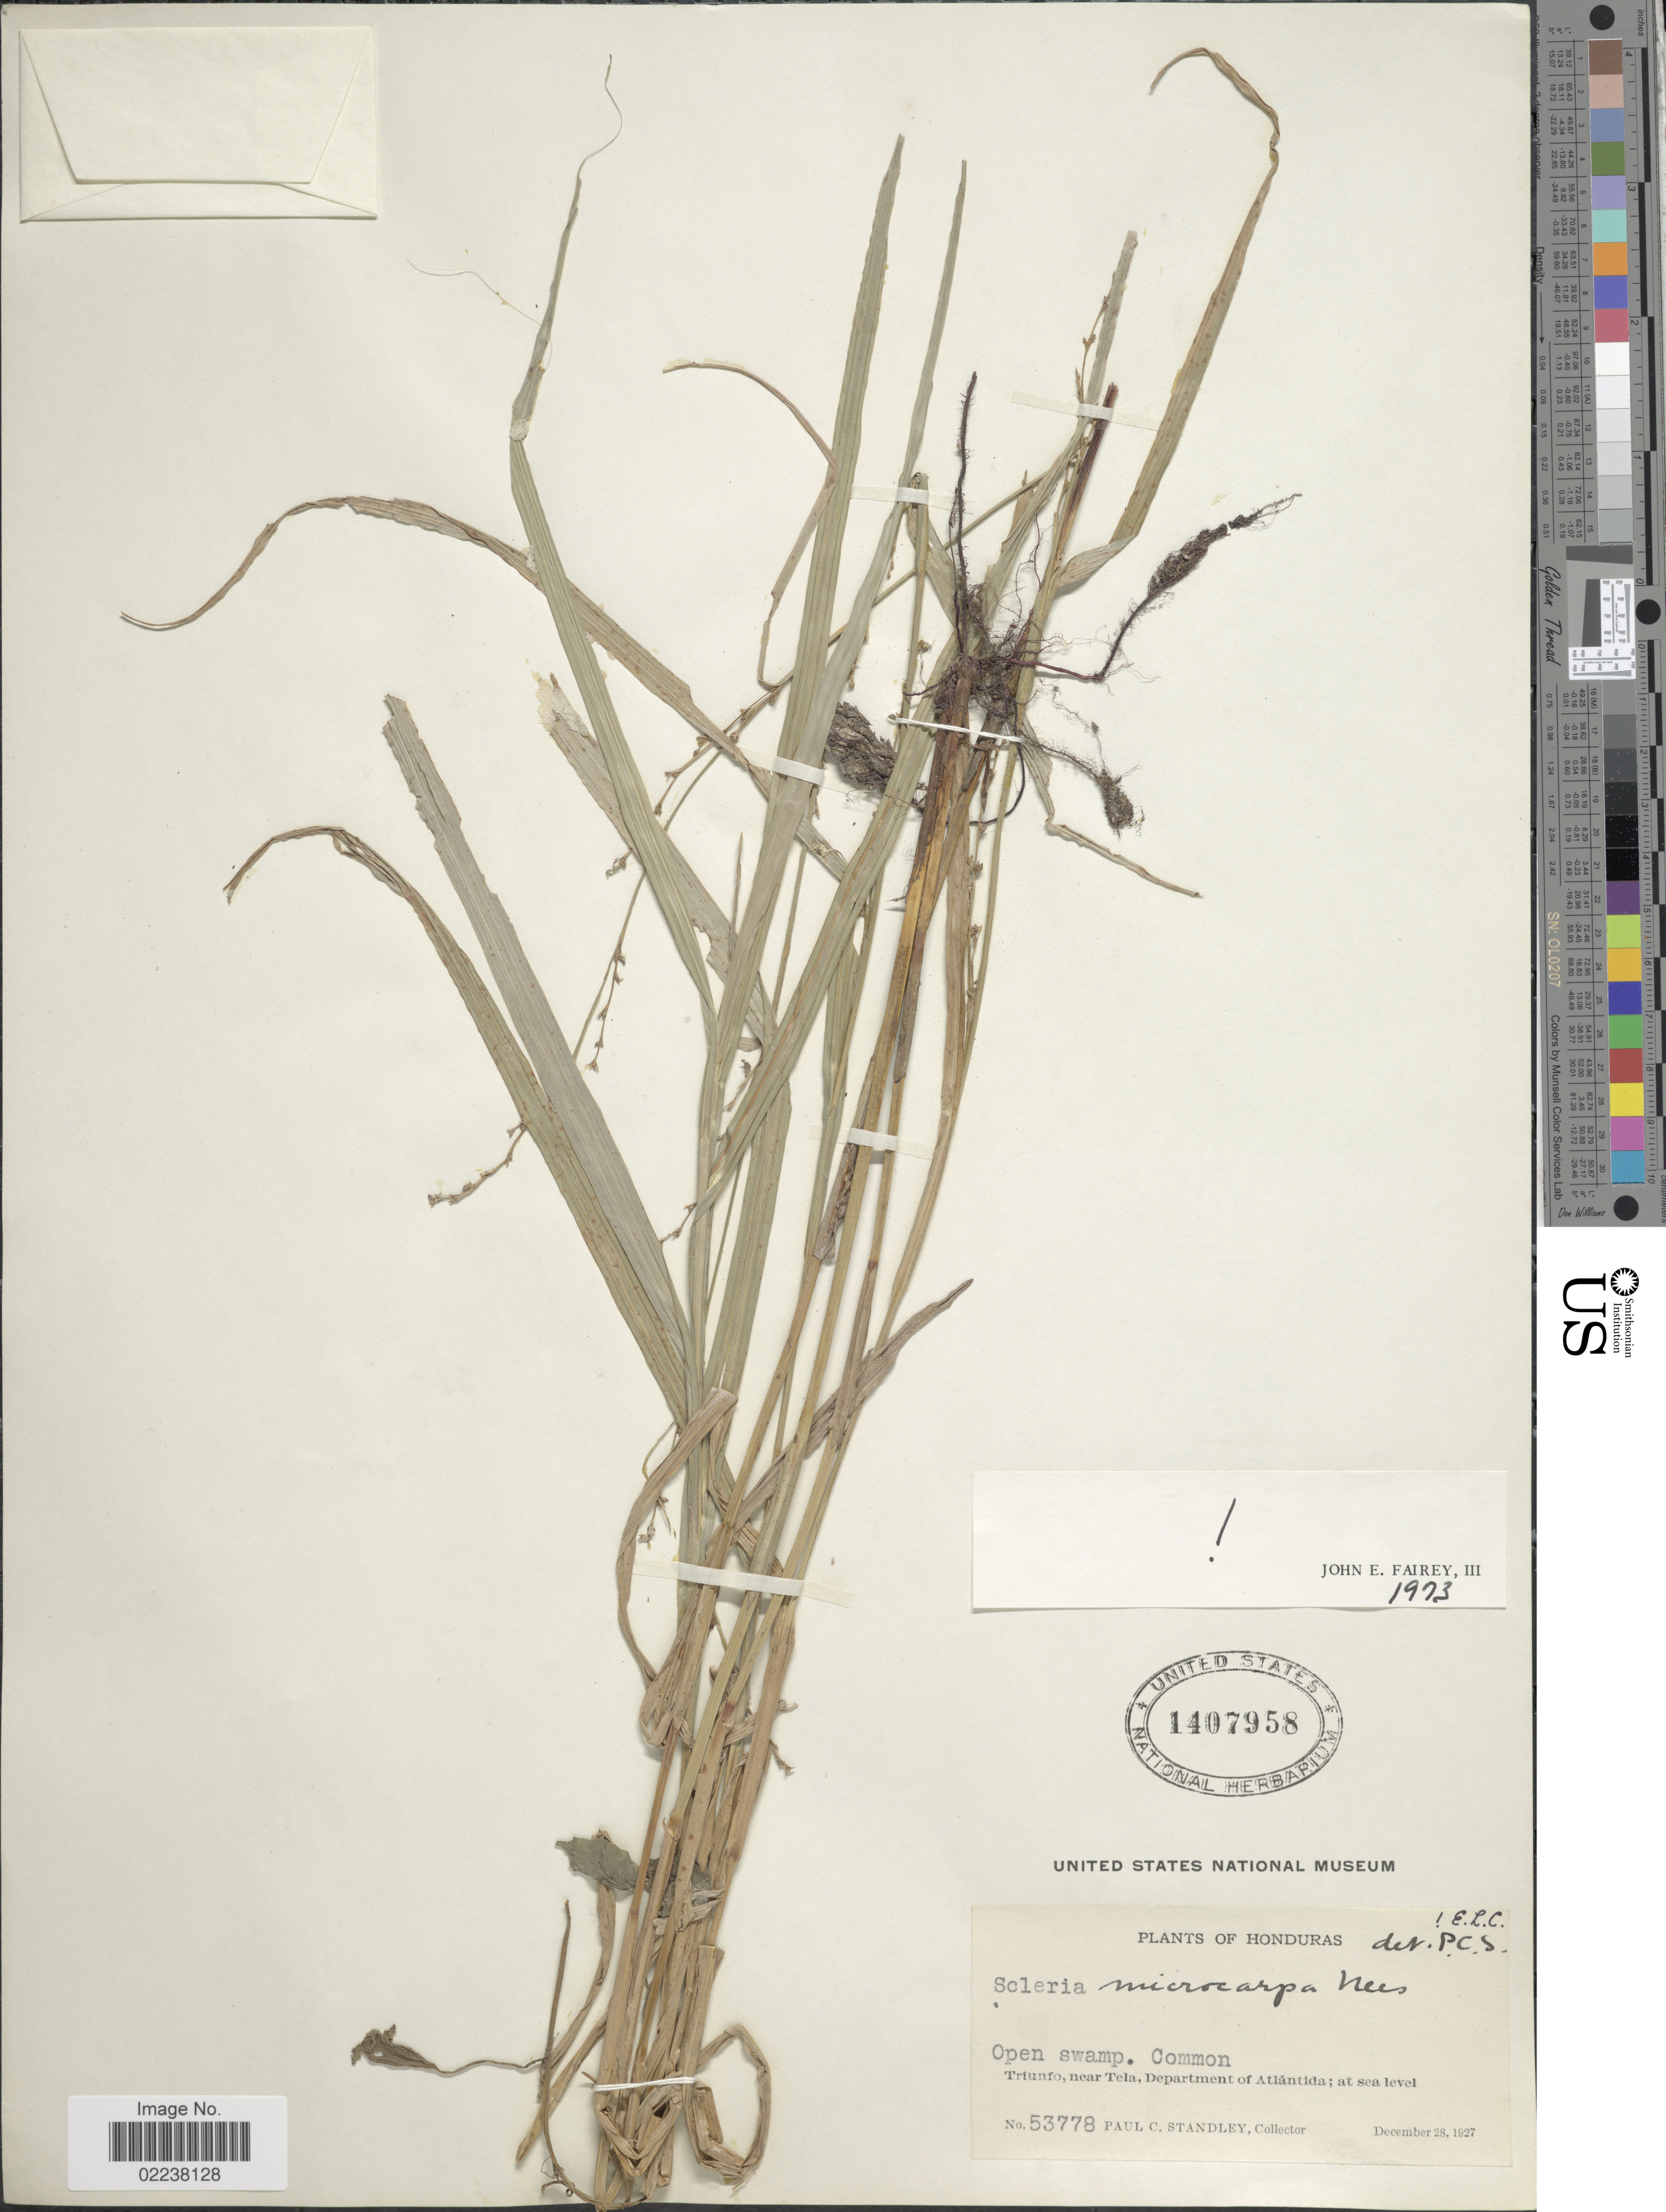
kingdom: Plantae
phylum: Tracheophyta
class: Liliopsida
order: Poales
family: Cyperaceae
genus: Scleria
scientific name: Scleria microcarpa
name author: Nees ex Kunth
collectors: P. C. Standley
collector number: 53778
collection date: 1927-12-28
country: Honduras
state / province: Atlántida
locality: Triunfo, near Tela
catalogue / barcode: US 1407958